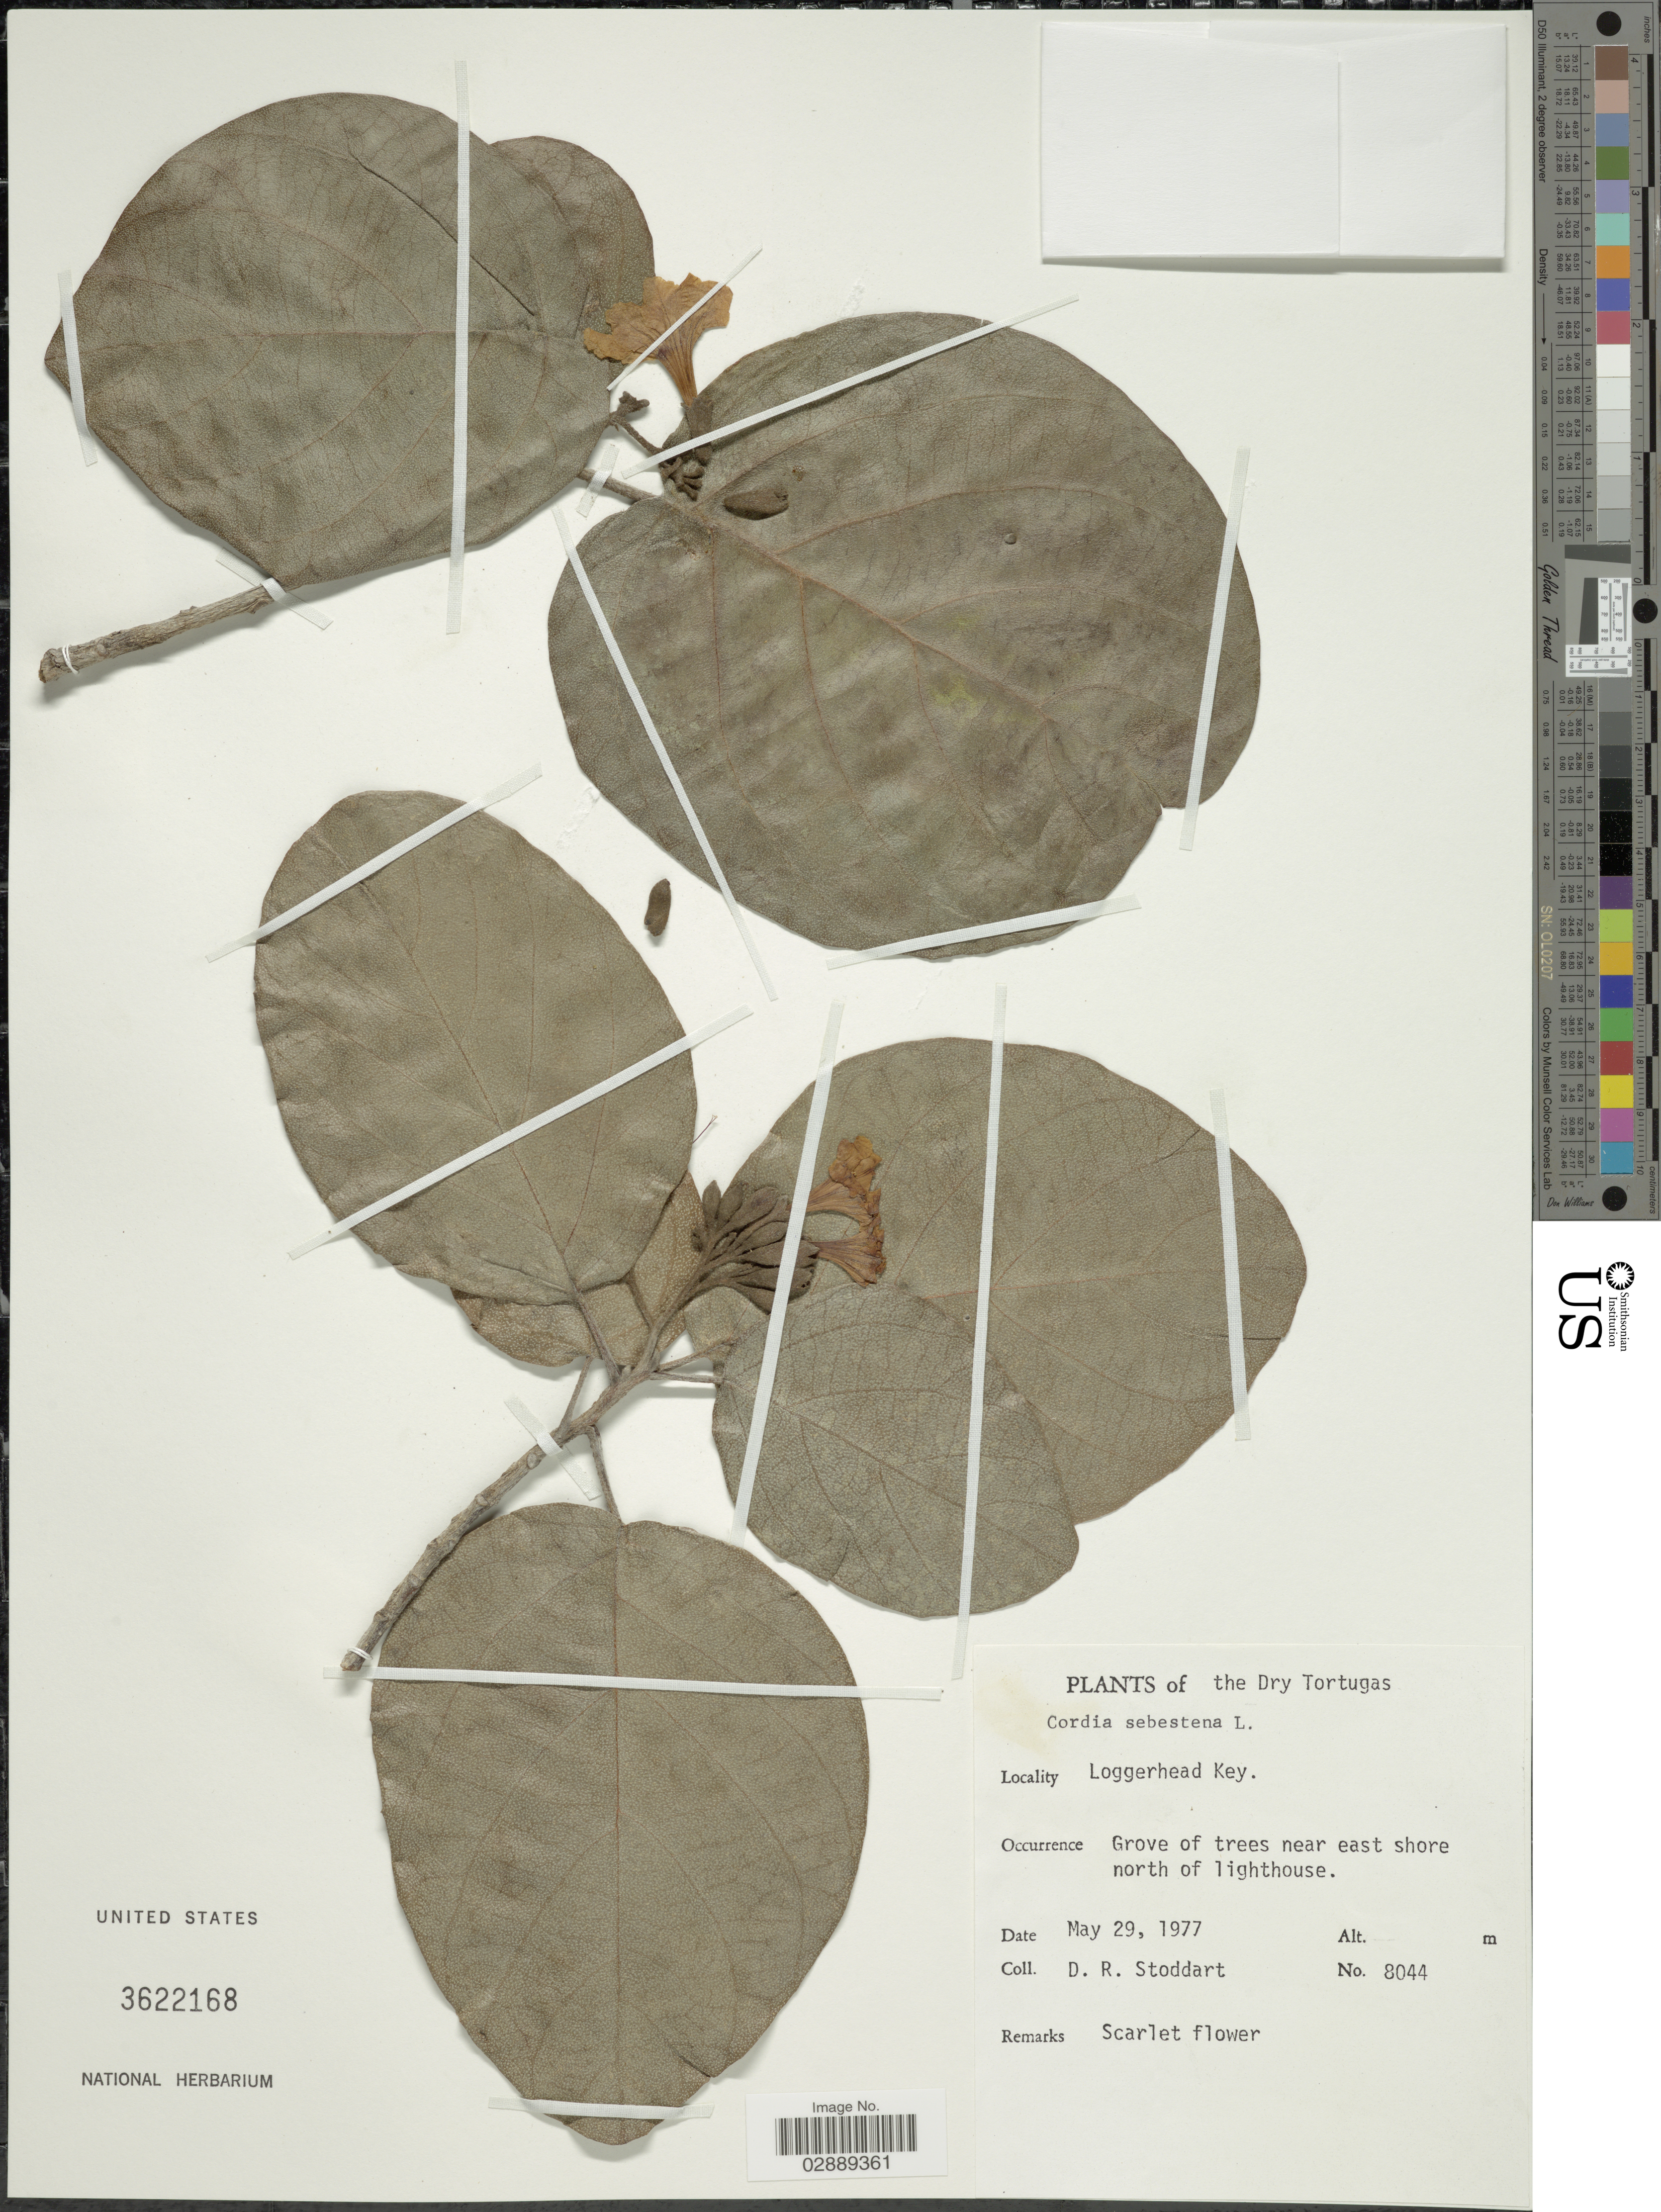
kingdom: Plantae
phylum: Tracheophyta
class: Magnoliopsida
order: Boraginales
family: Cordiaceae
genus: Cordia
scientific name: Cordia sebestena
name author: L.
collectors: D. R. Stoddart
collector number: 8044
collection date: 1977-05-29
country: United States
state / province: Florida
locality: The Dry Tortugas. Loggerhead Key. Grove of trees near east shore north of lighthouse.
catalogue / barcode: US 3622168